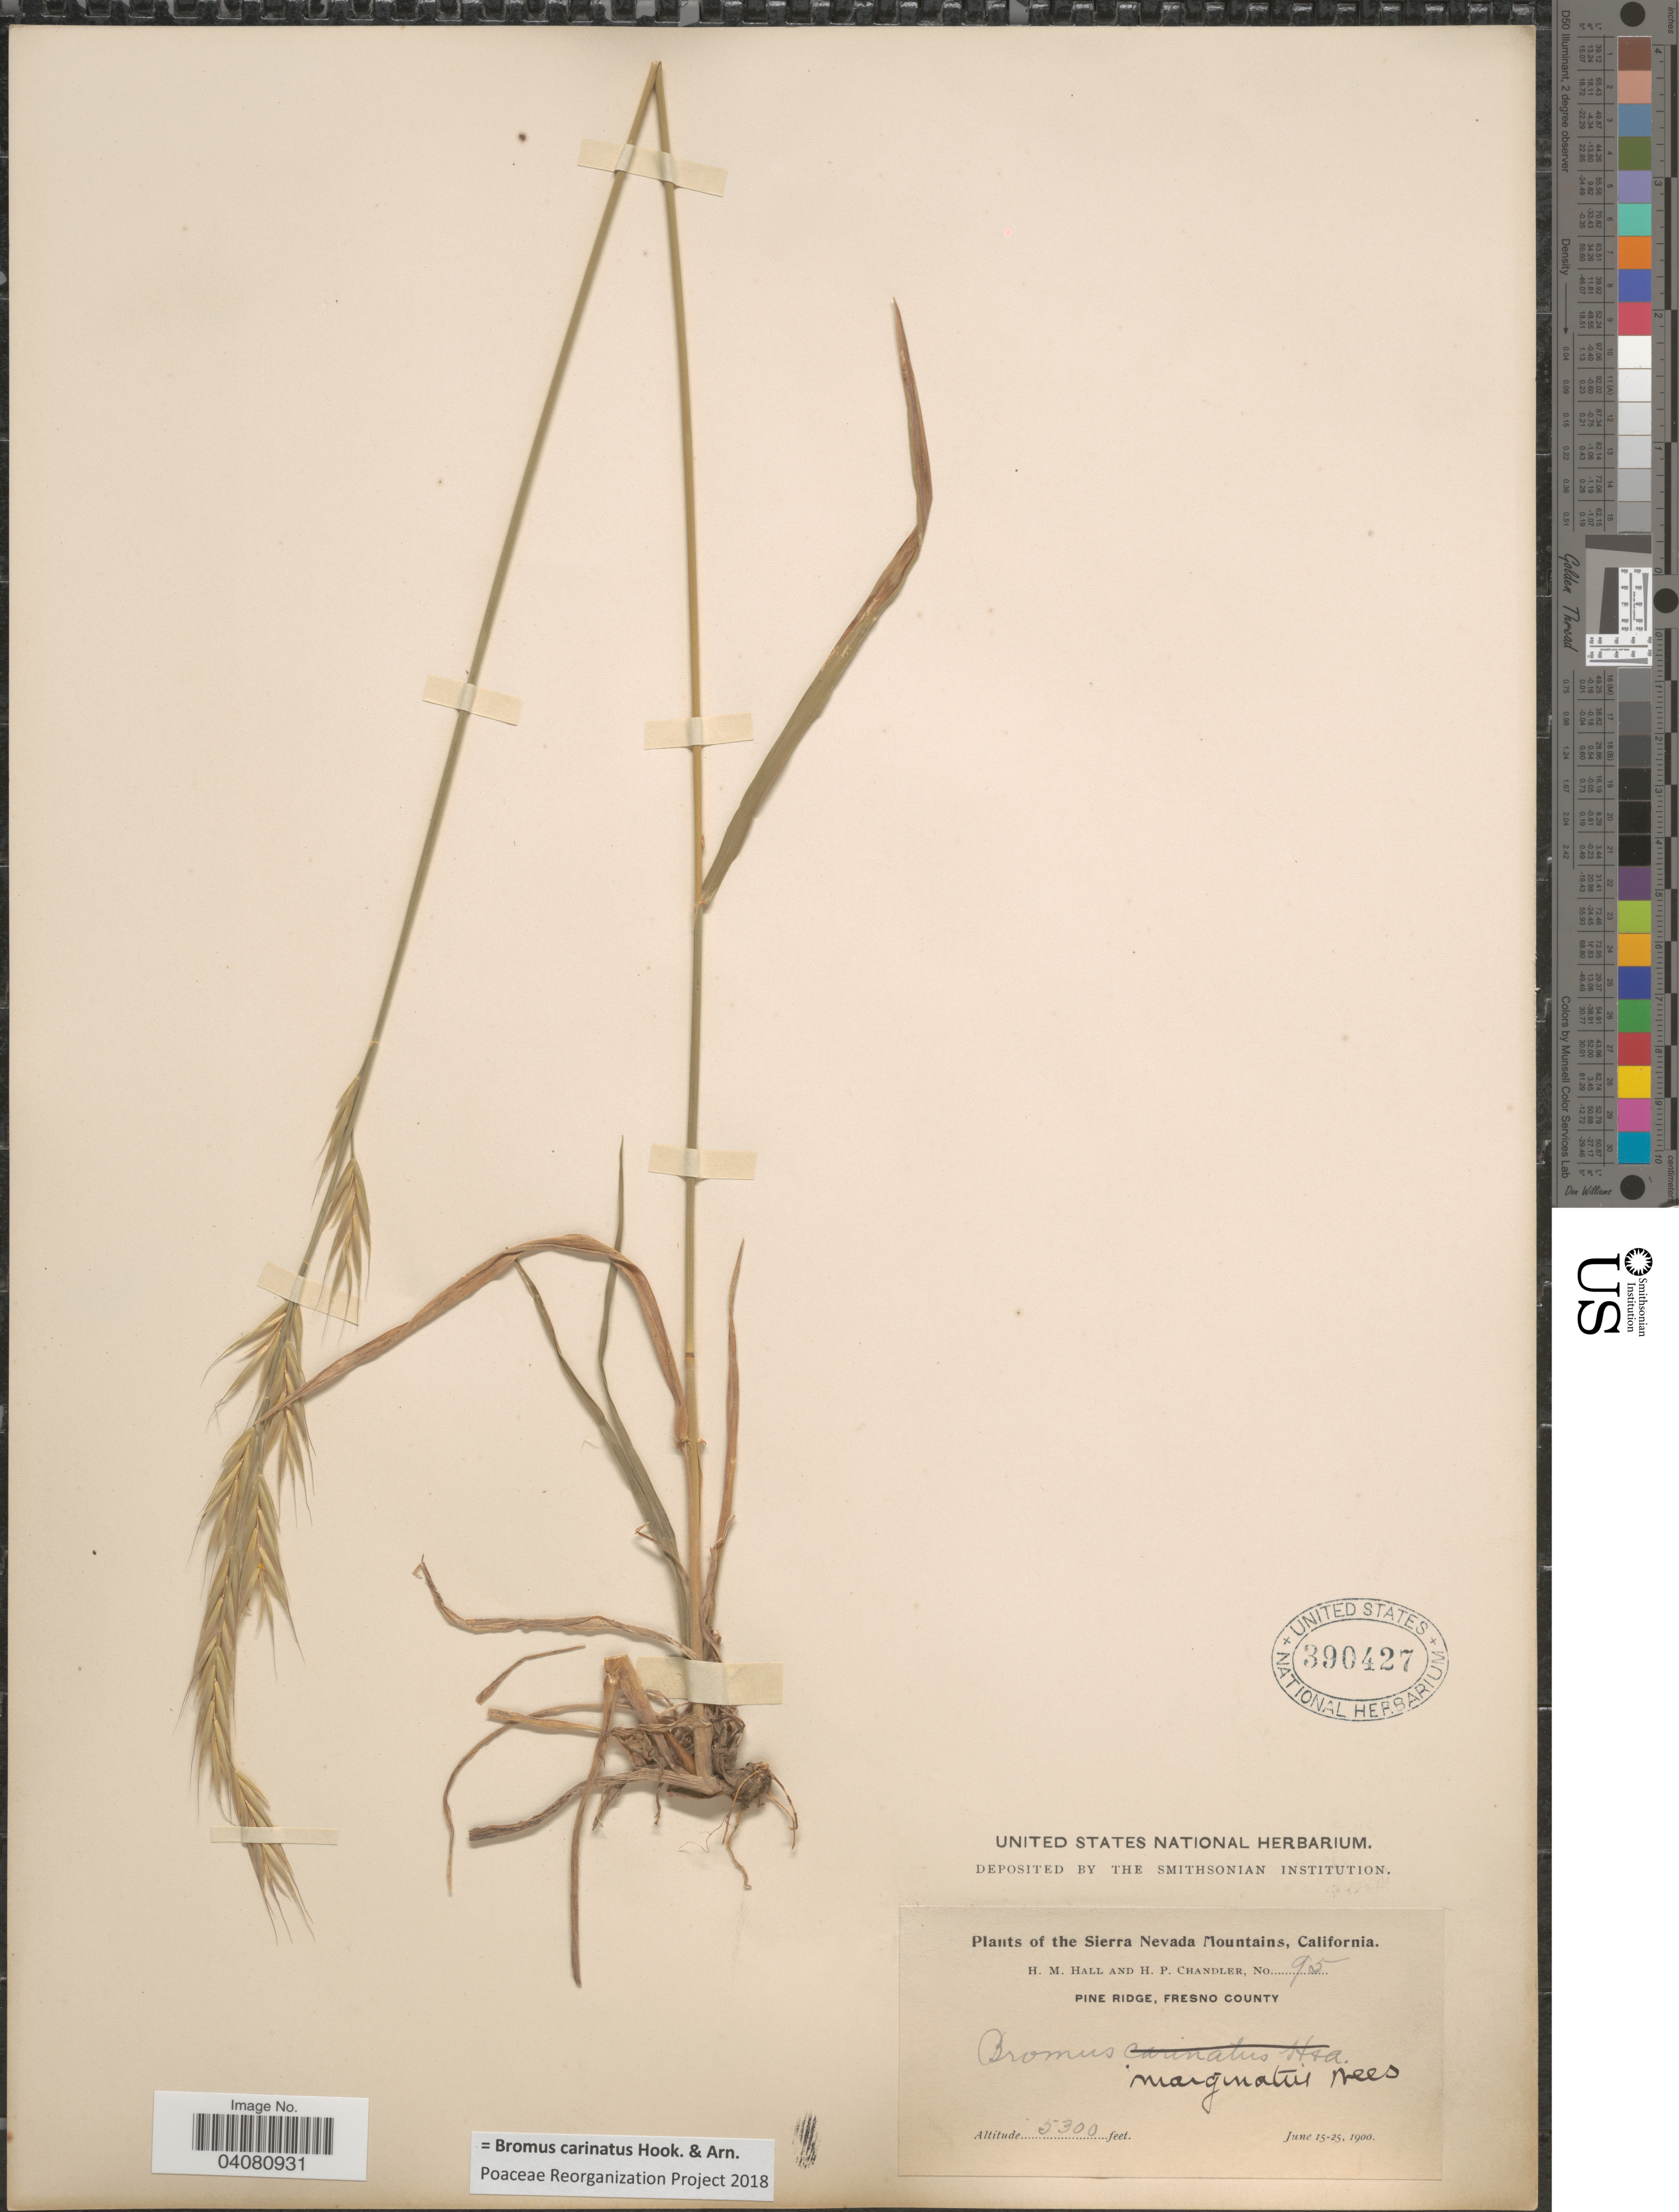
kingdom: Plantae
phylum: Tracheophyta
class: Liliopsida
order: Poales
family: Poaceae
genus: Bromus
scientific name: Bromus carinatus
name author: Hook. & Arn.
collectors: H. M. Hall & H. Chandler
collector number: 95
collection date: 1900-06-15/1900-06-25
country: United States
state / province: California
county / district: Fresno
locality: Sierra Nevada Mountains. Pine Ridge, Fresno County.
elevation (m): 1615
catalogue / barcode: US 390427